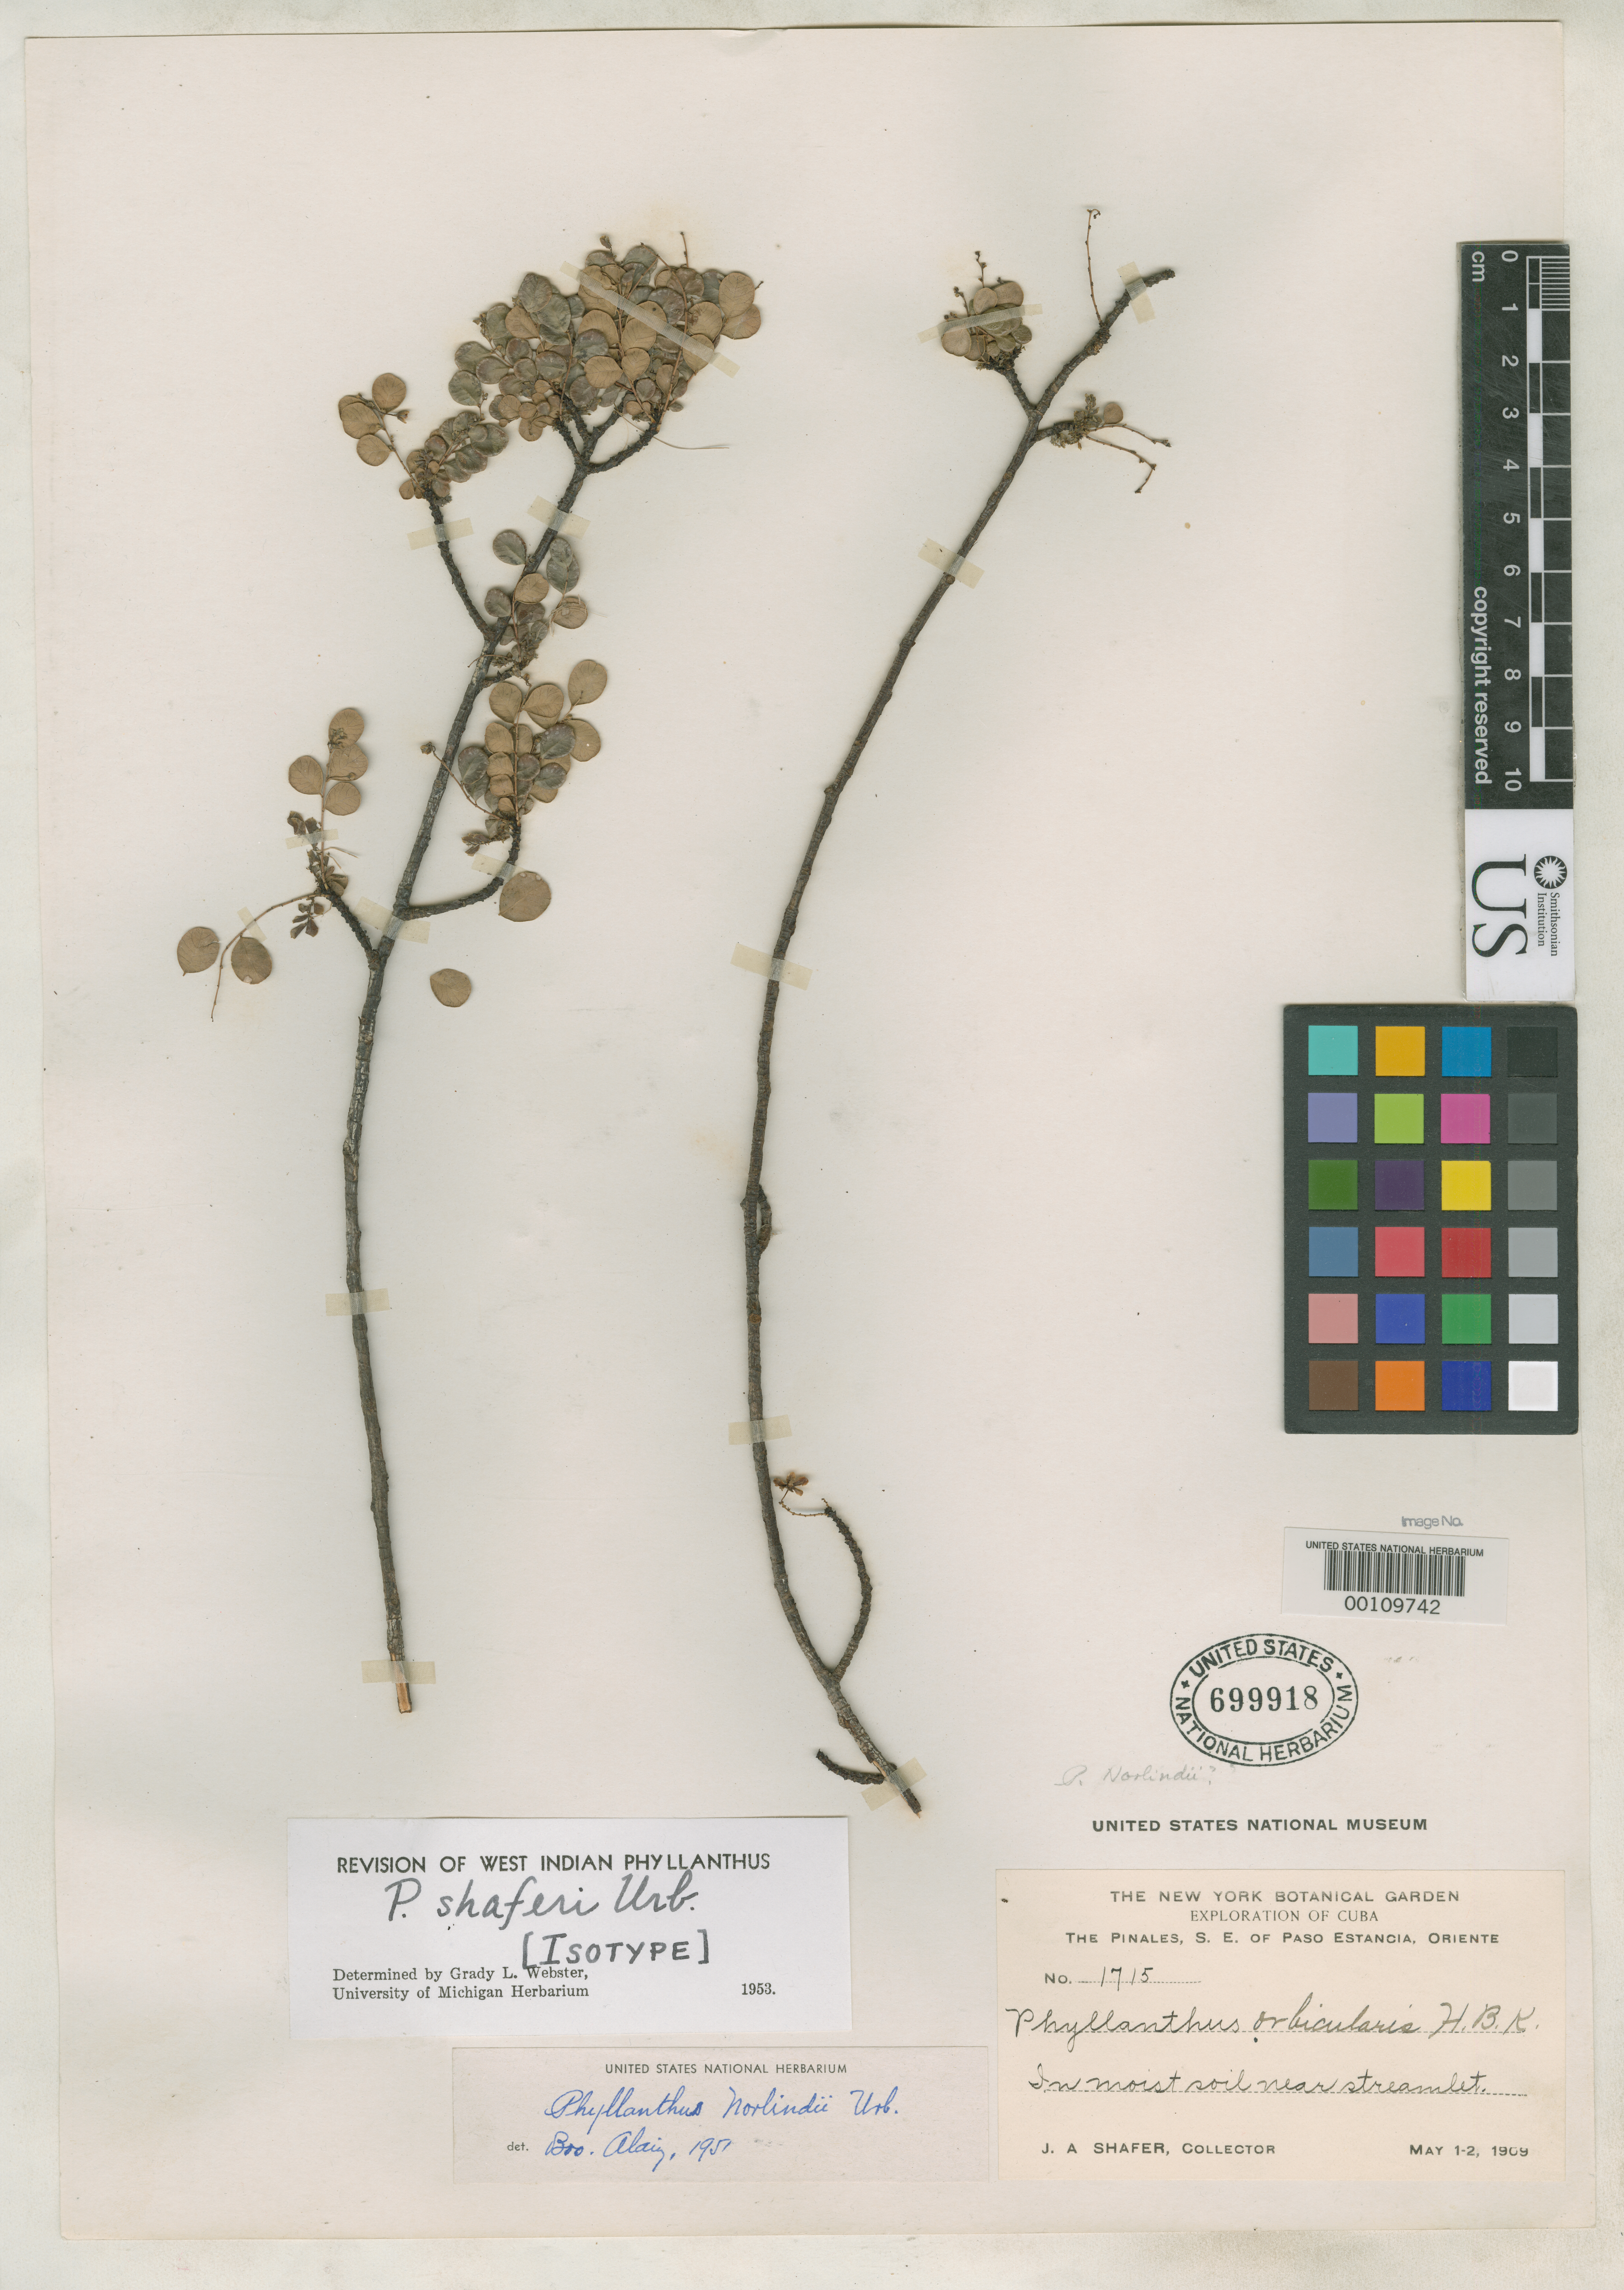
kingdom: Plantae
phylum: Tracheophyta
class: Magnoliopsida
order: Malpighiales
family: Phyllanthaceae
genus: Phyllanthus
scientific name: Phyllanthus shaferi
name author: Urb.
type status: Isotype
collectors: J. A. Shafer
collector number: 1715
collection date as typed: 01 May 1909 to 02 May 1909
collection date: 1909-05-01/1909-05-02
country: Cuba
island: Greater Antilles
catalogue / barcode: US 699918